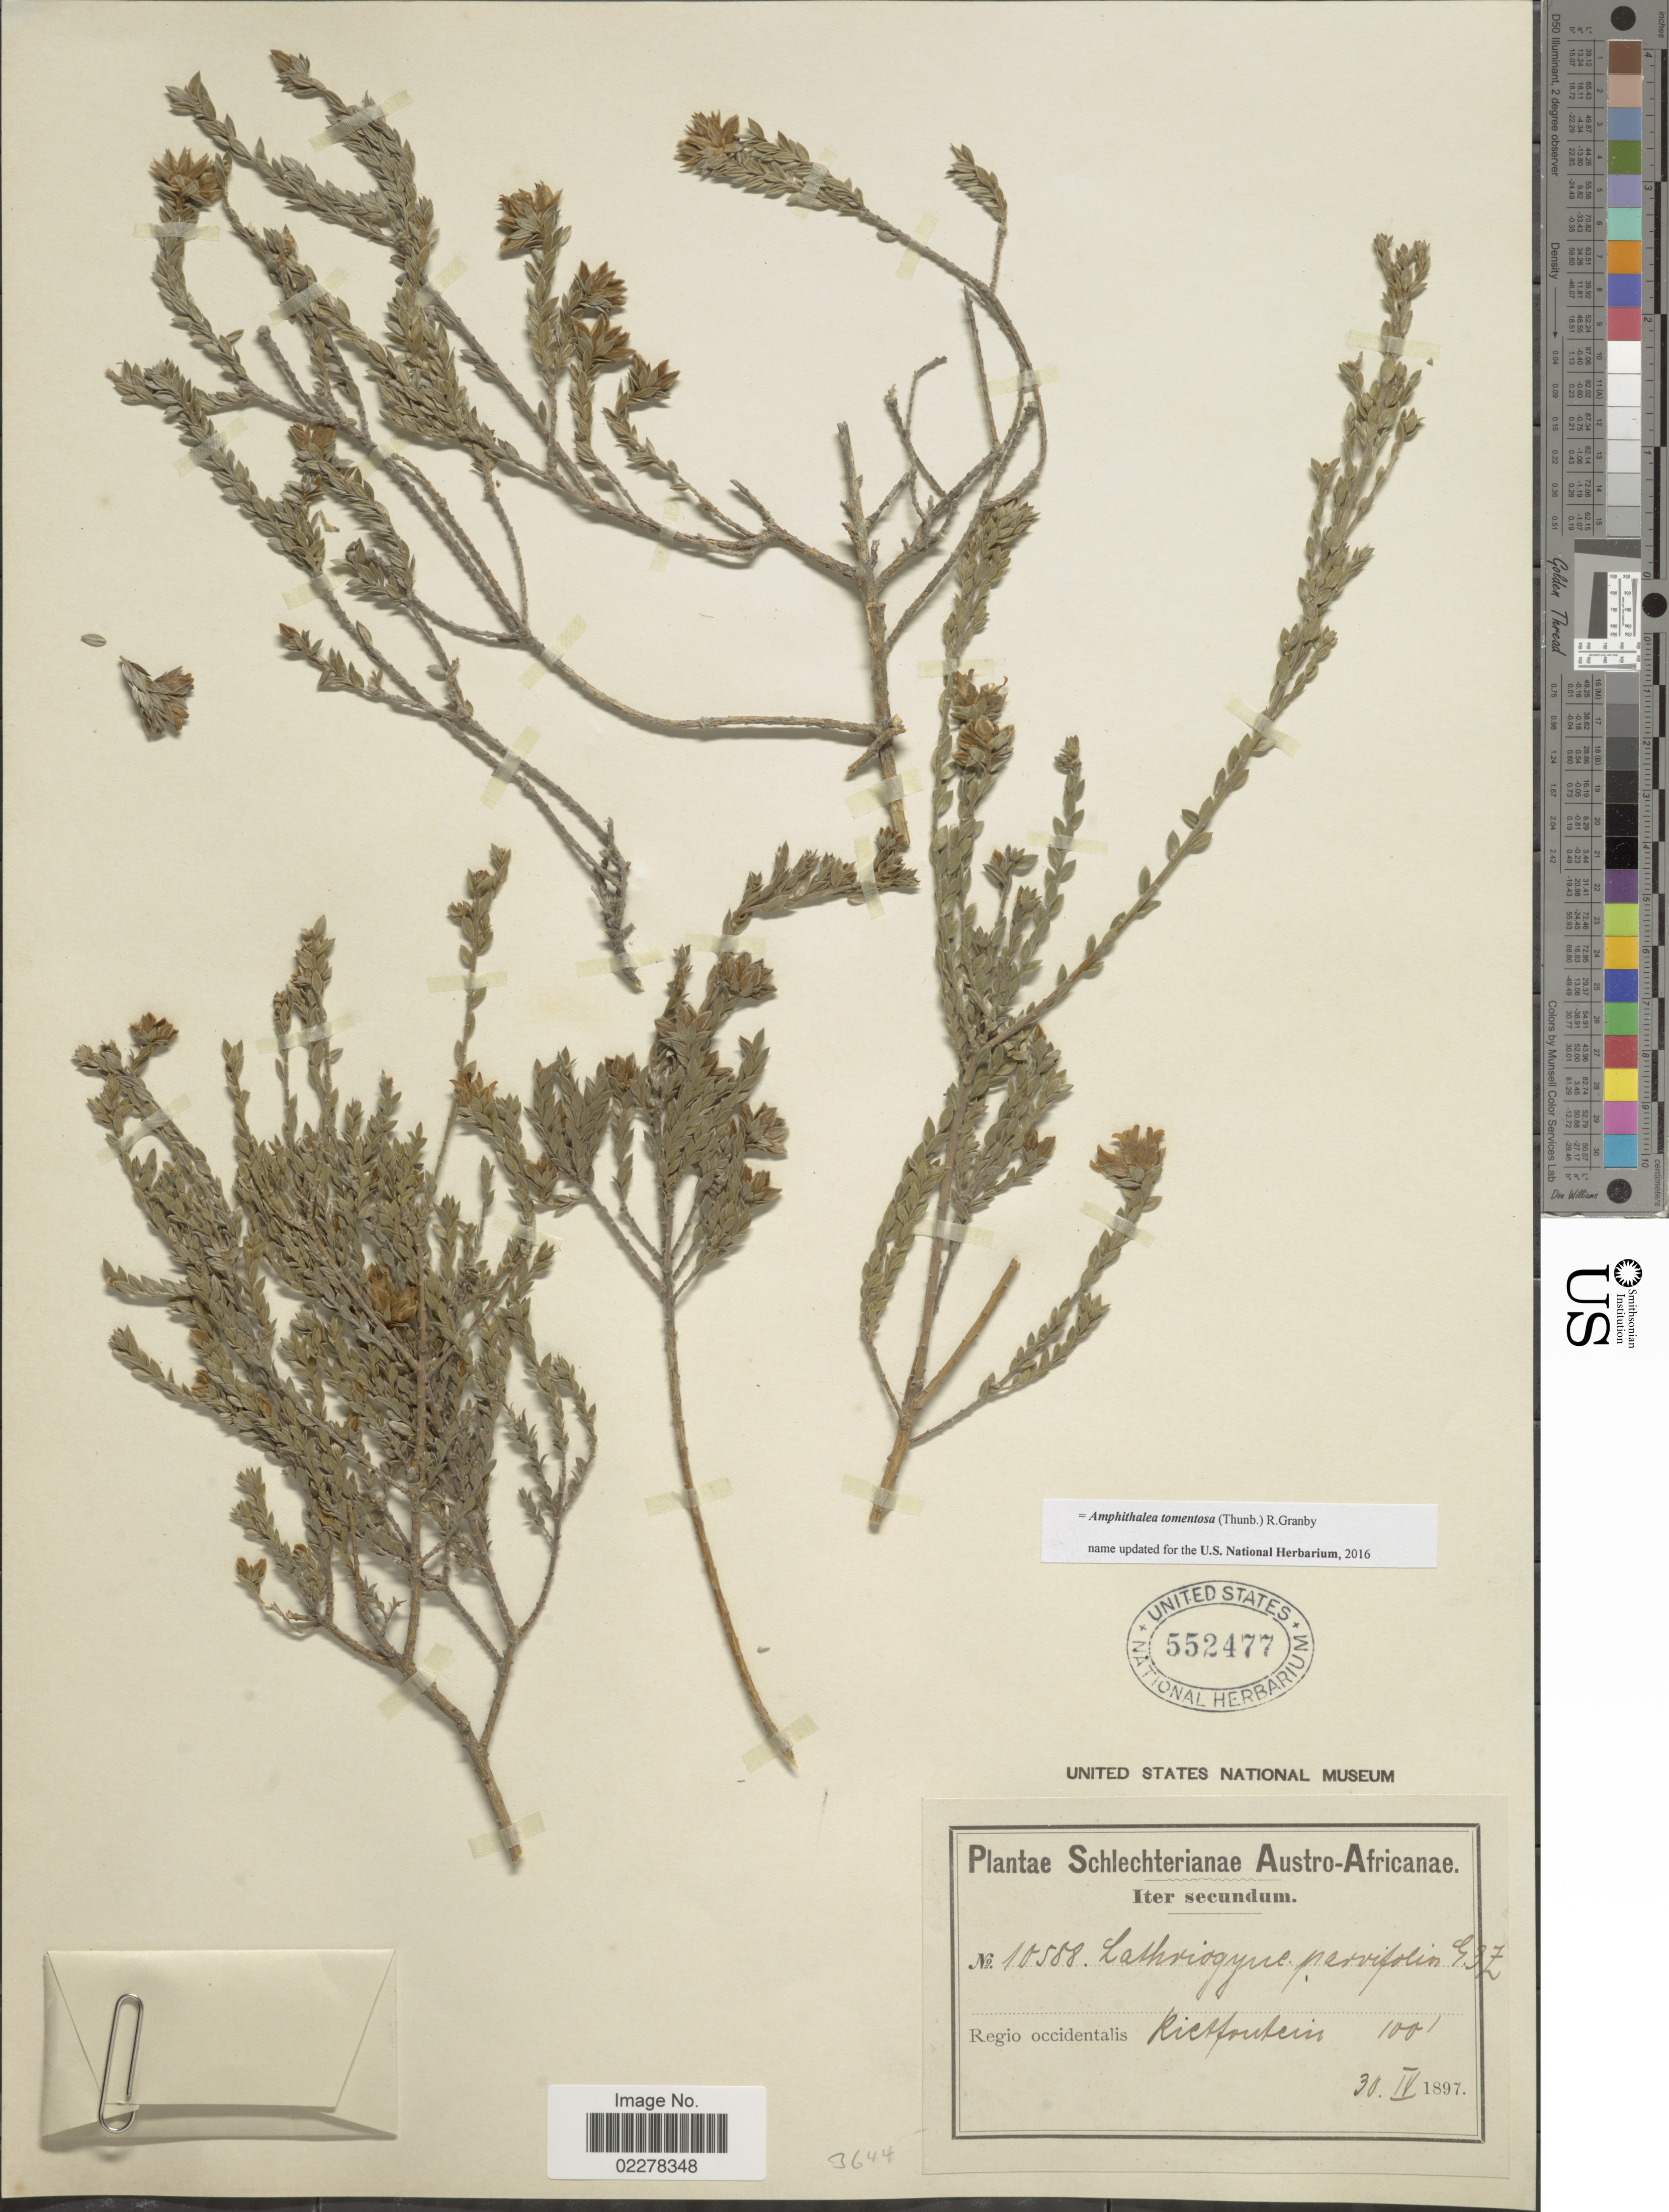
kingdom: Plantae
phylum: Tracheophyta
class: Magnoliopsida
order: Fabales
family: Fabaceae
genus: Amphithalea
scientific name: Amphithalea tomentosa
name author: Granby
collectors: F. R. R. Schlechter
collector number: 10588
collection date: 1897-04-30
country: South Africa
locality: Austro-Africanae. Regio occidentalis Rietfontein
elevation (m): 30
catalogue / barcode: US 552477